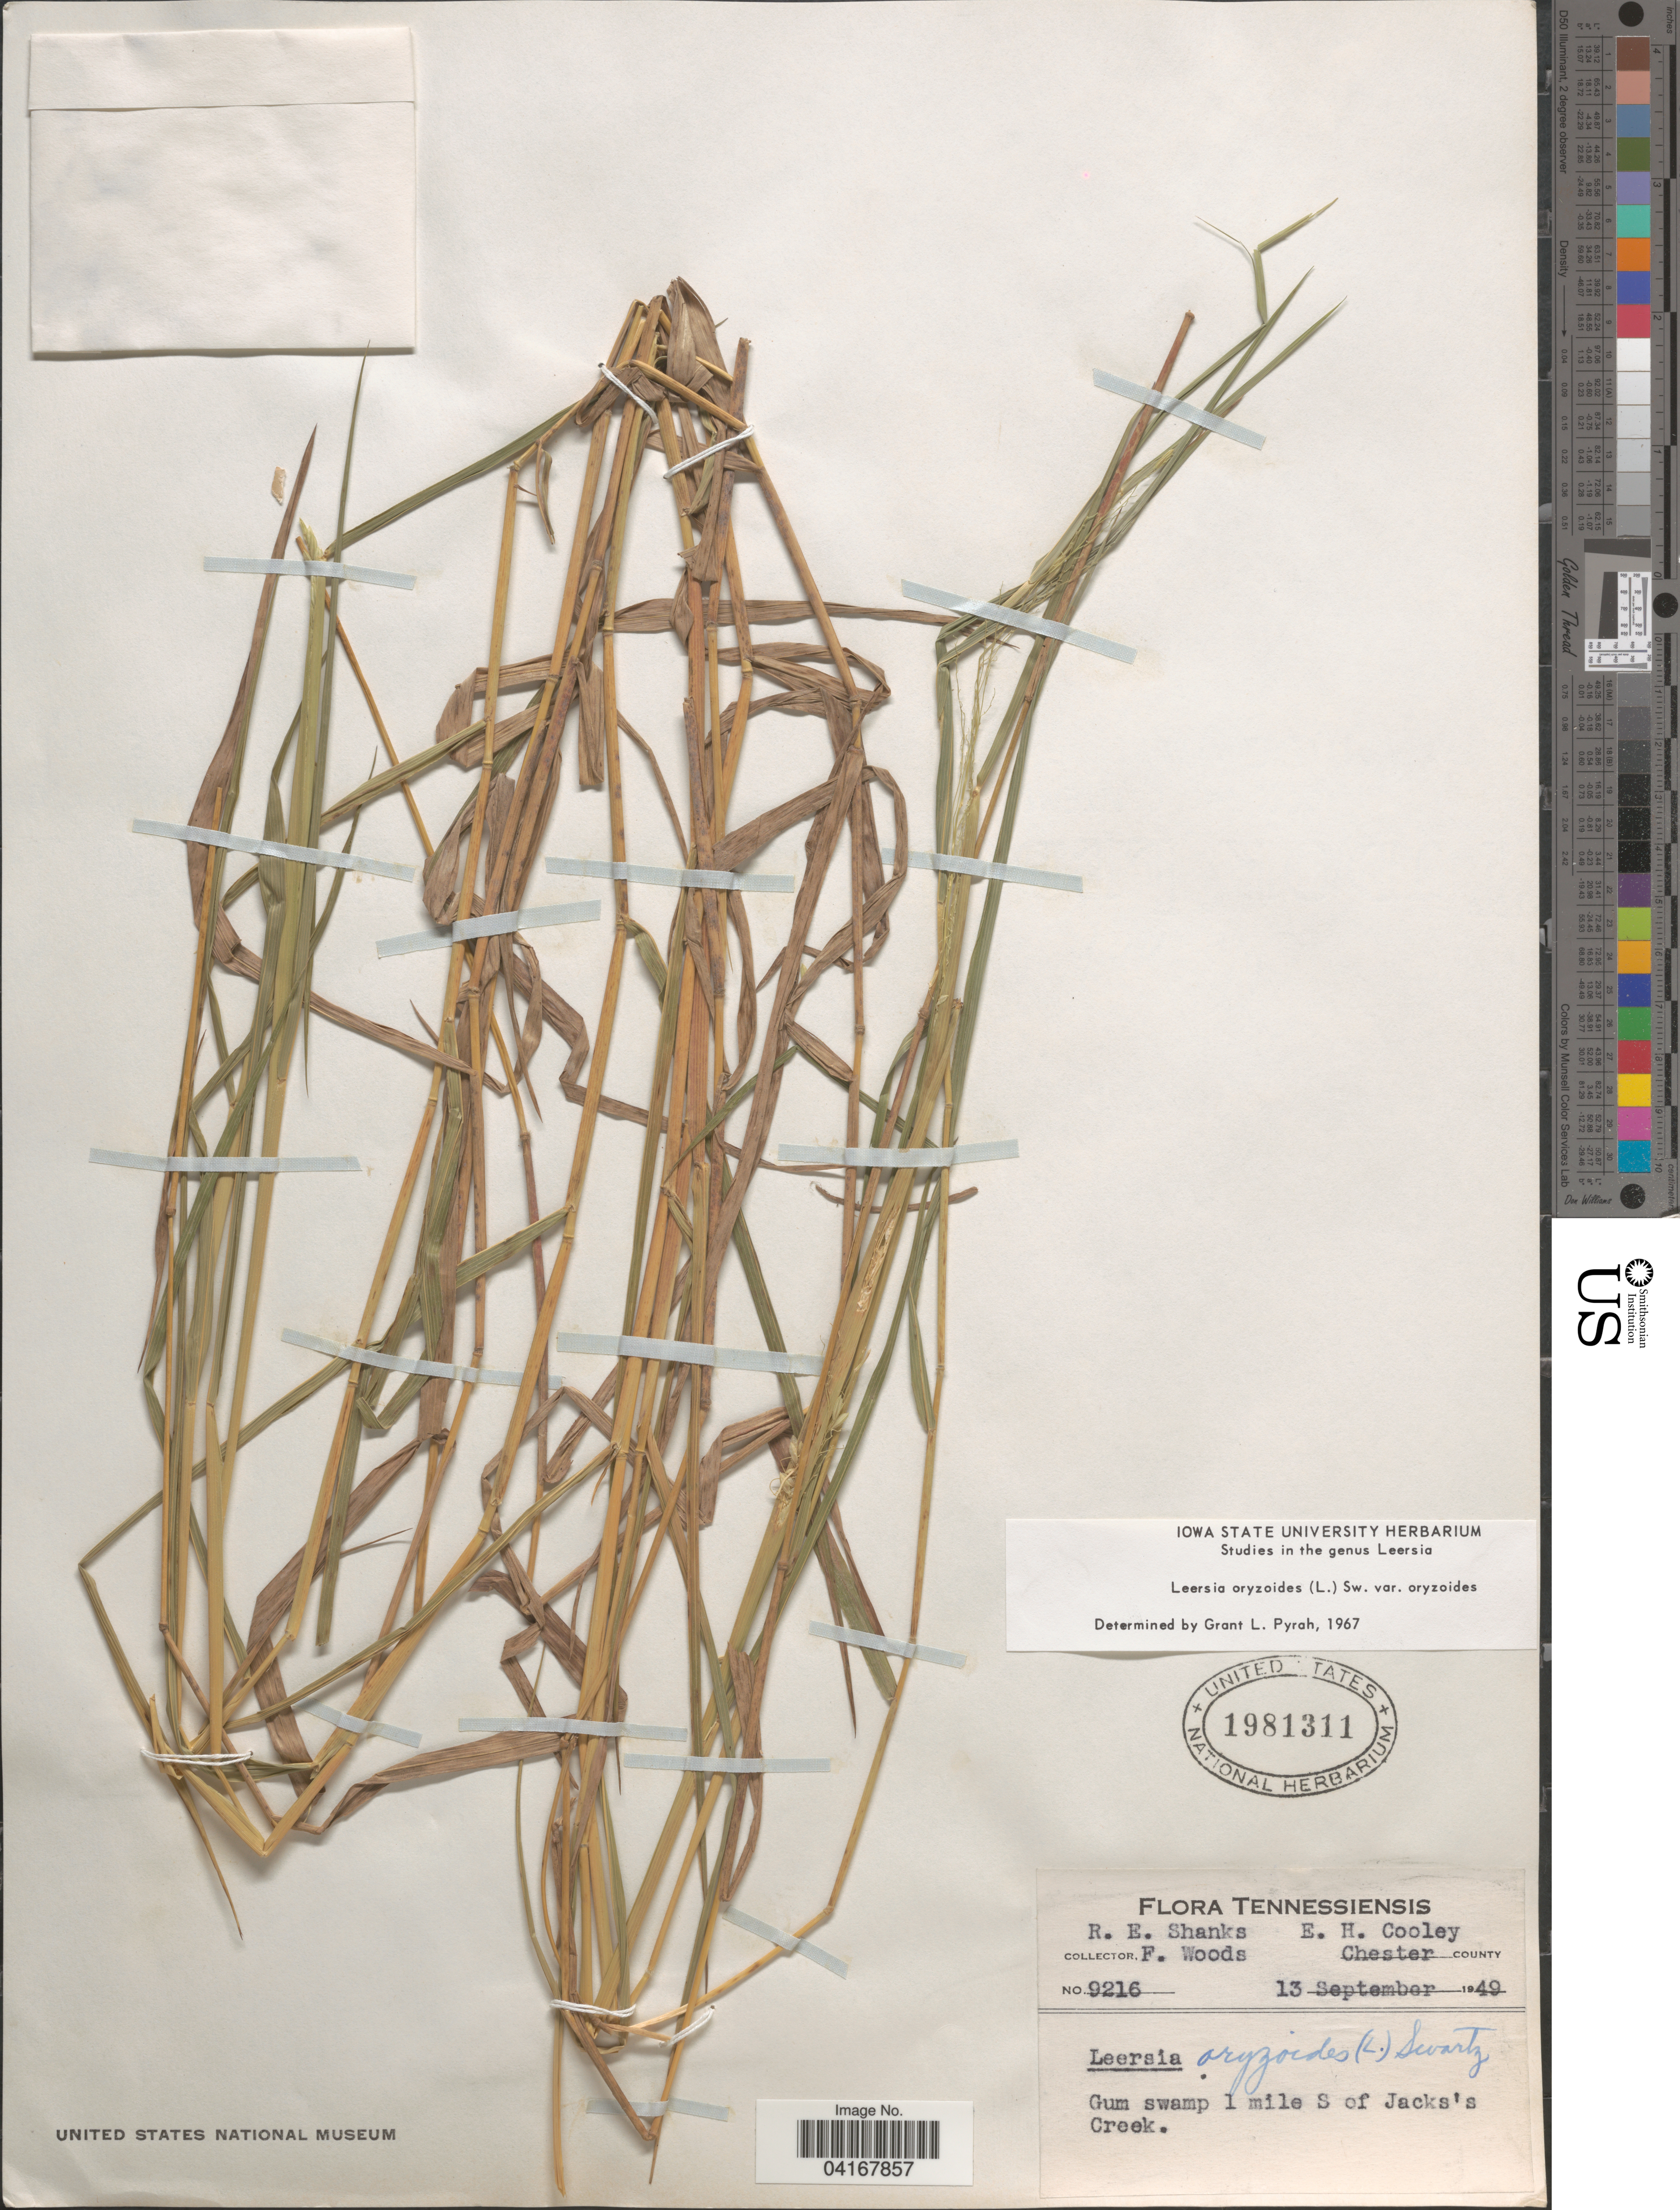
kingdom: Plantae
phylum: Tracheophyta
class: Liliopsida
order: Poales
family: Poaceae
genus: Leersia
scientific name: Leersia oryzoides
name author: (L.) Sw.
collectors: R. Shanks, E. H. Cooley & F. Woods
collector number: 9216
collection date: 1949-09-13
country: United States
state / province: Tennessee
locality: Tennessiensis. Chester County. Gum swamp 1 mile S of Jacks's Creek.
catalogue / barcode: US 1981311